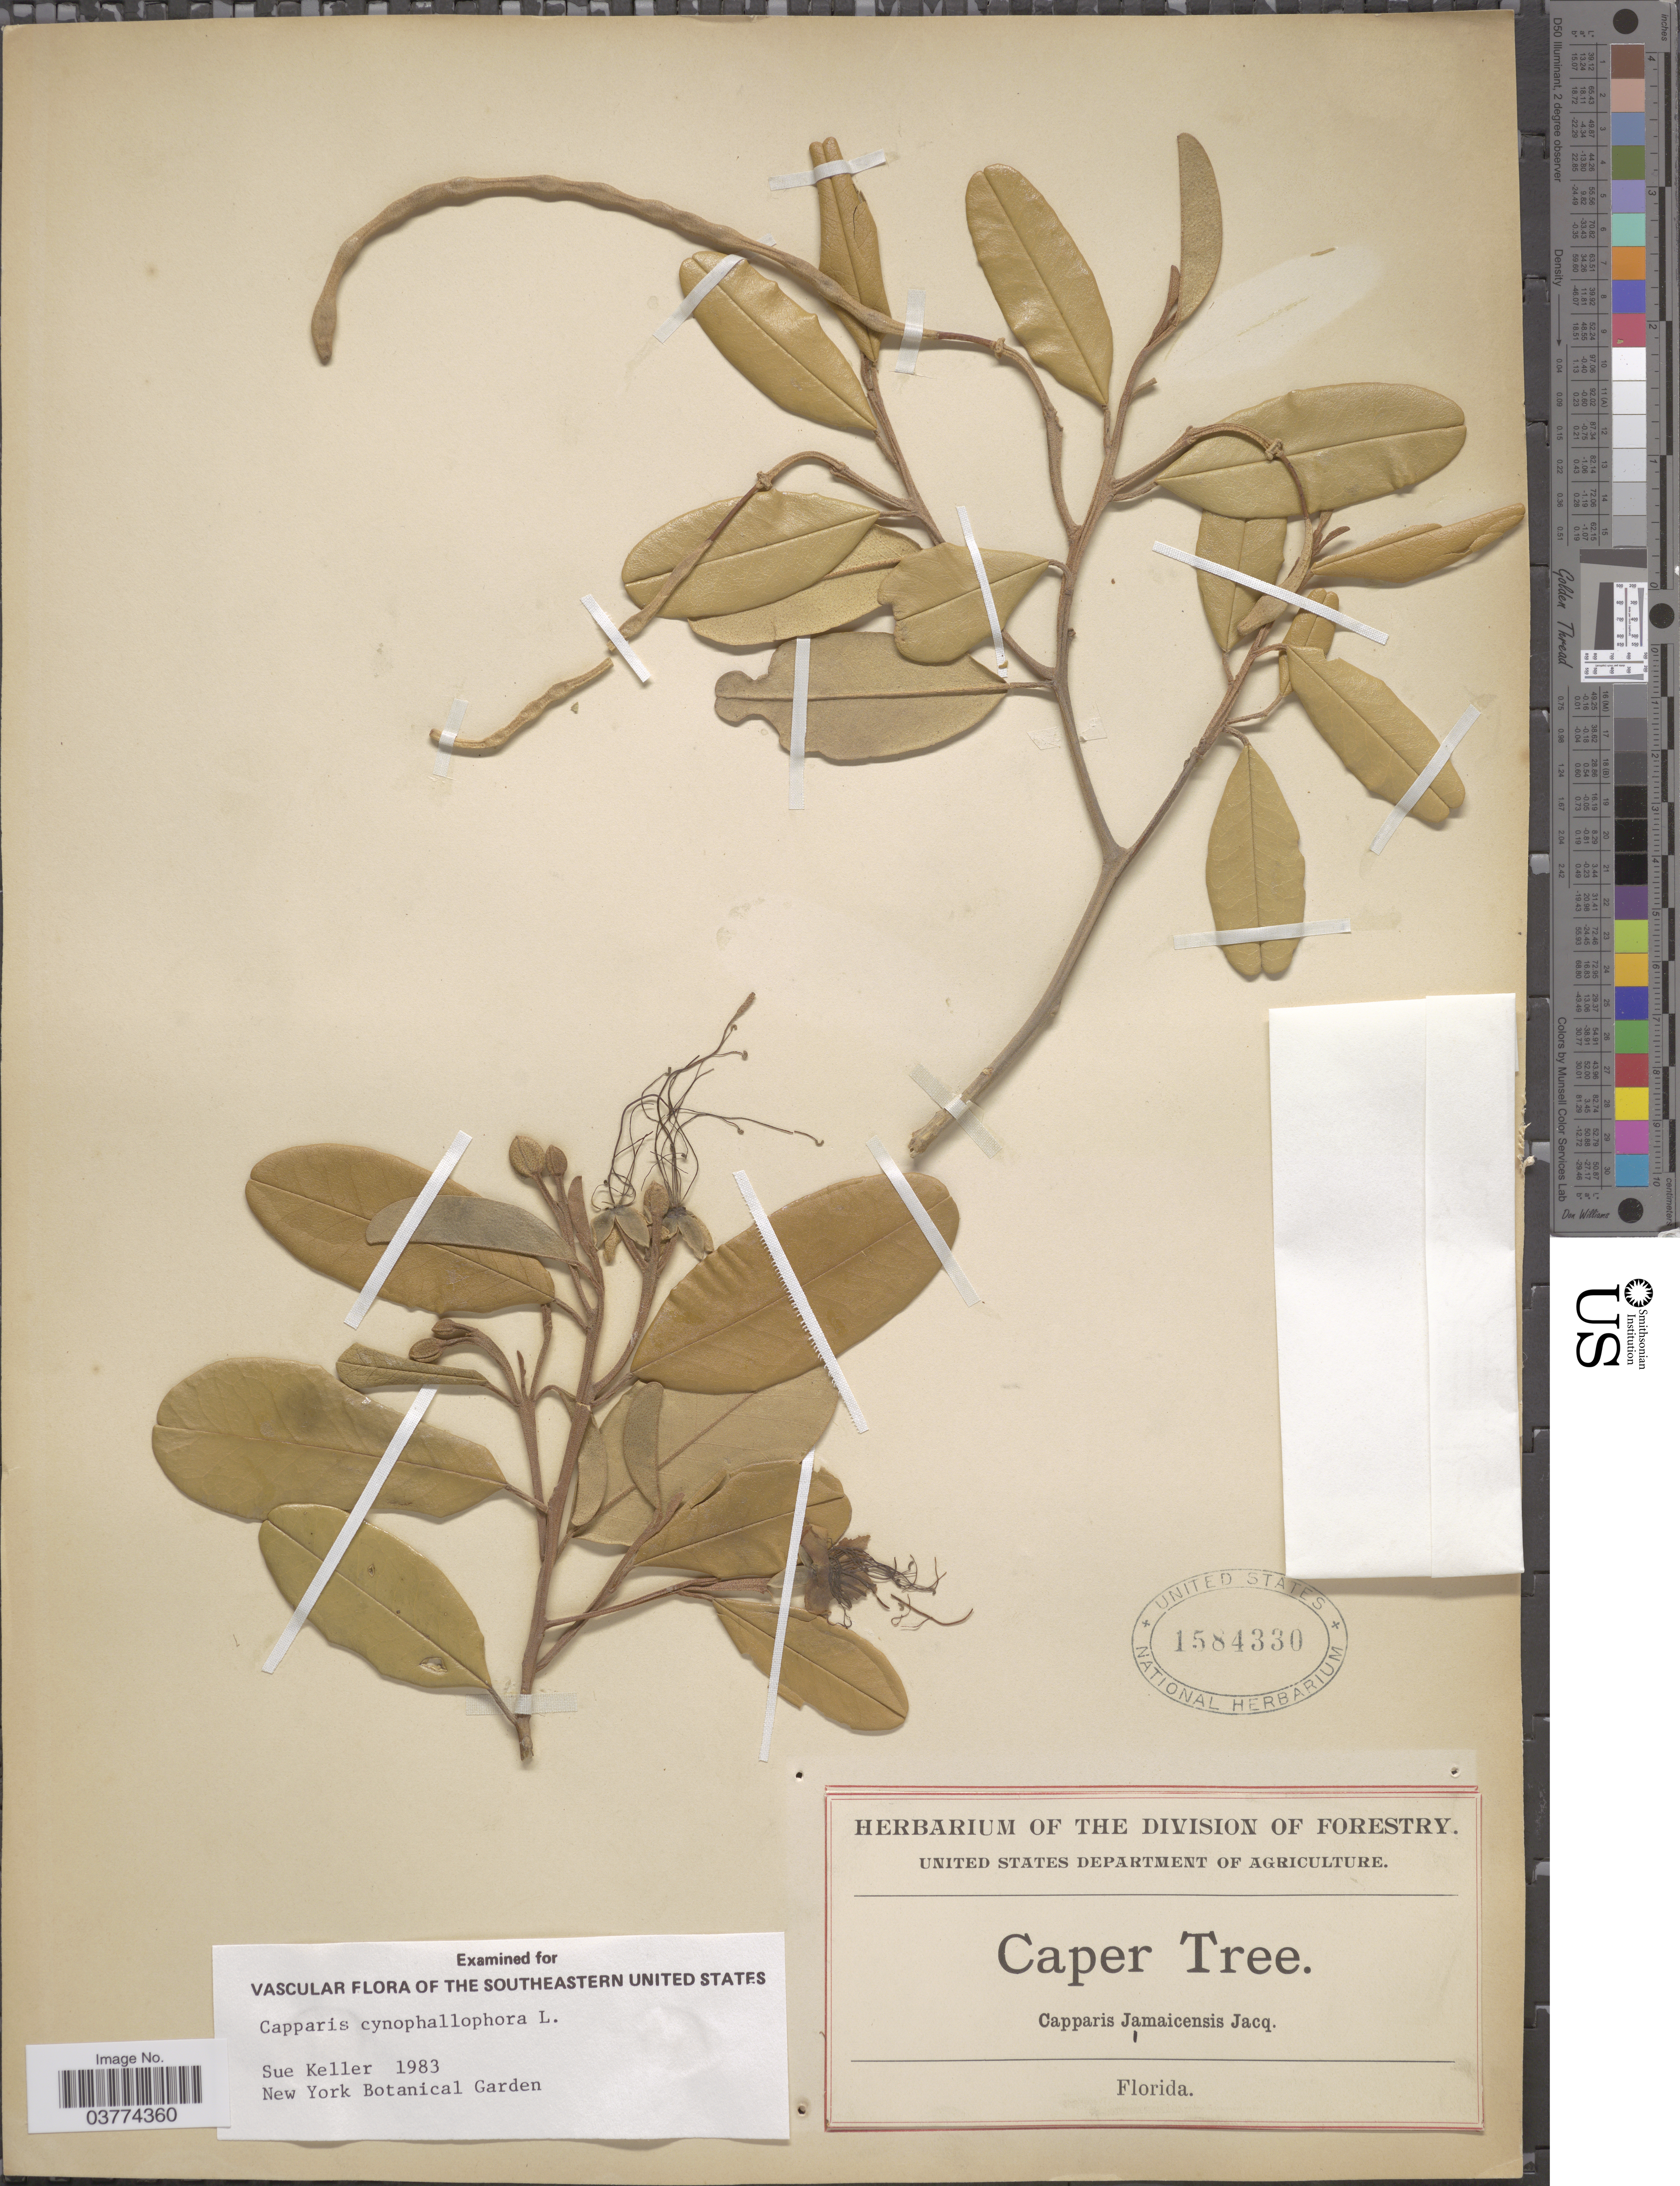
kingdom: Plantae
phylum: Tracheophyta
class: Magnoliopsida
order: Brassicales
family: Capparaceae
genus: Quadrella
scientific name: Quadrella odoratissima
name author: (Jacq.) Hutch.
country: United States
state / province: Florida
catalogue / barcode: US 1584330